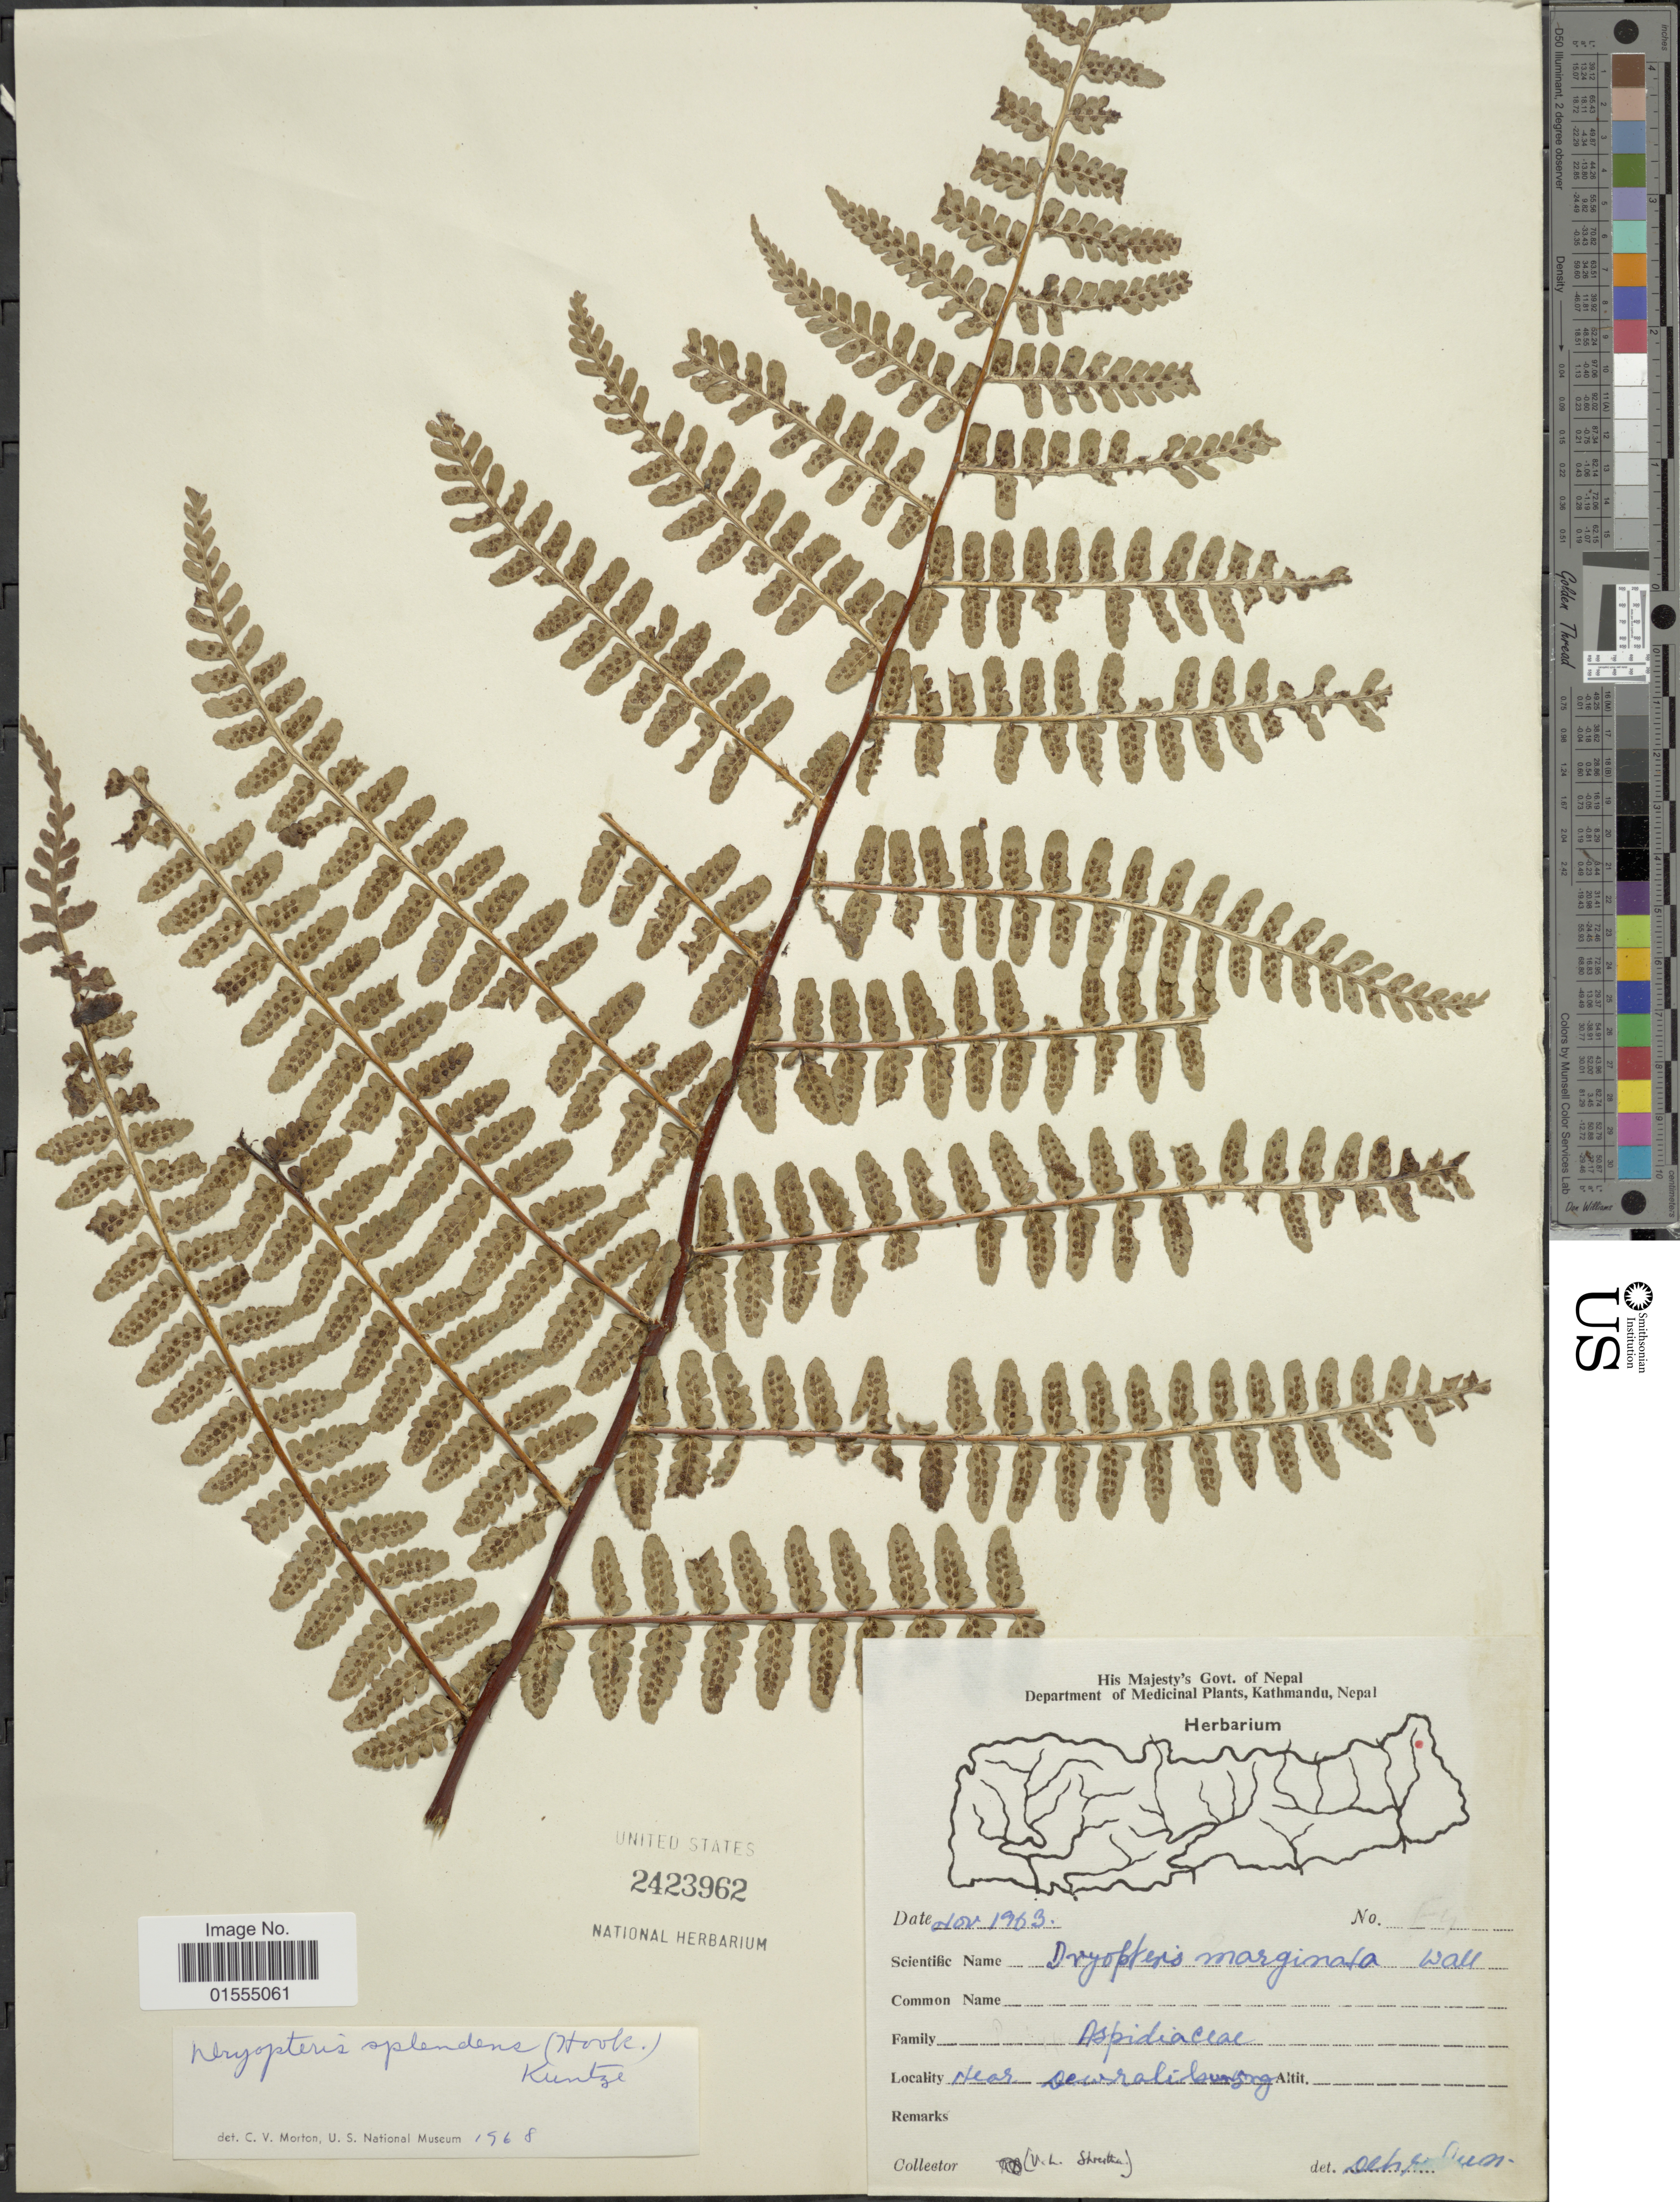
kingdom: Plantae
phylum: Tracheophyta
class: Polypodiopsida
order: Polypodiales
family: Dryopteridaceae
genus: Dryopteris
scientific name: Dryopteris splendens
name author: (Hook.) Kuntze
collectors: T. B. Shrestha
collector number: F4*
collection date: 1963-11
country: Nepal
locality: Khatmandu, Nepal, near Dewralitsungong [interpreted]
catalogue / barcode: US 2423962